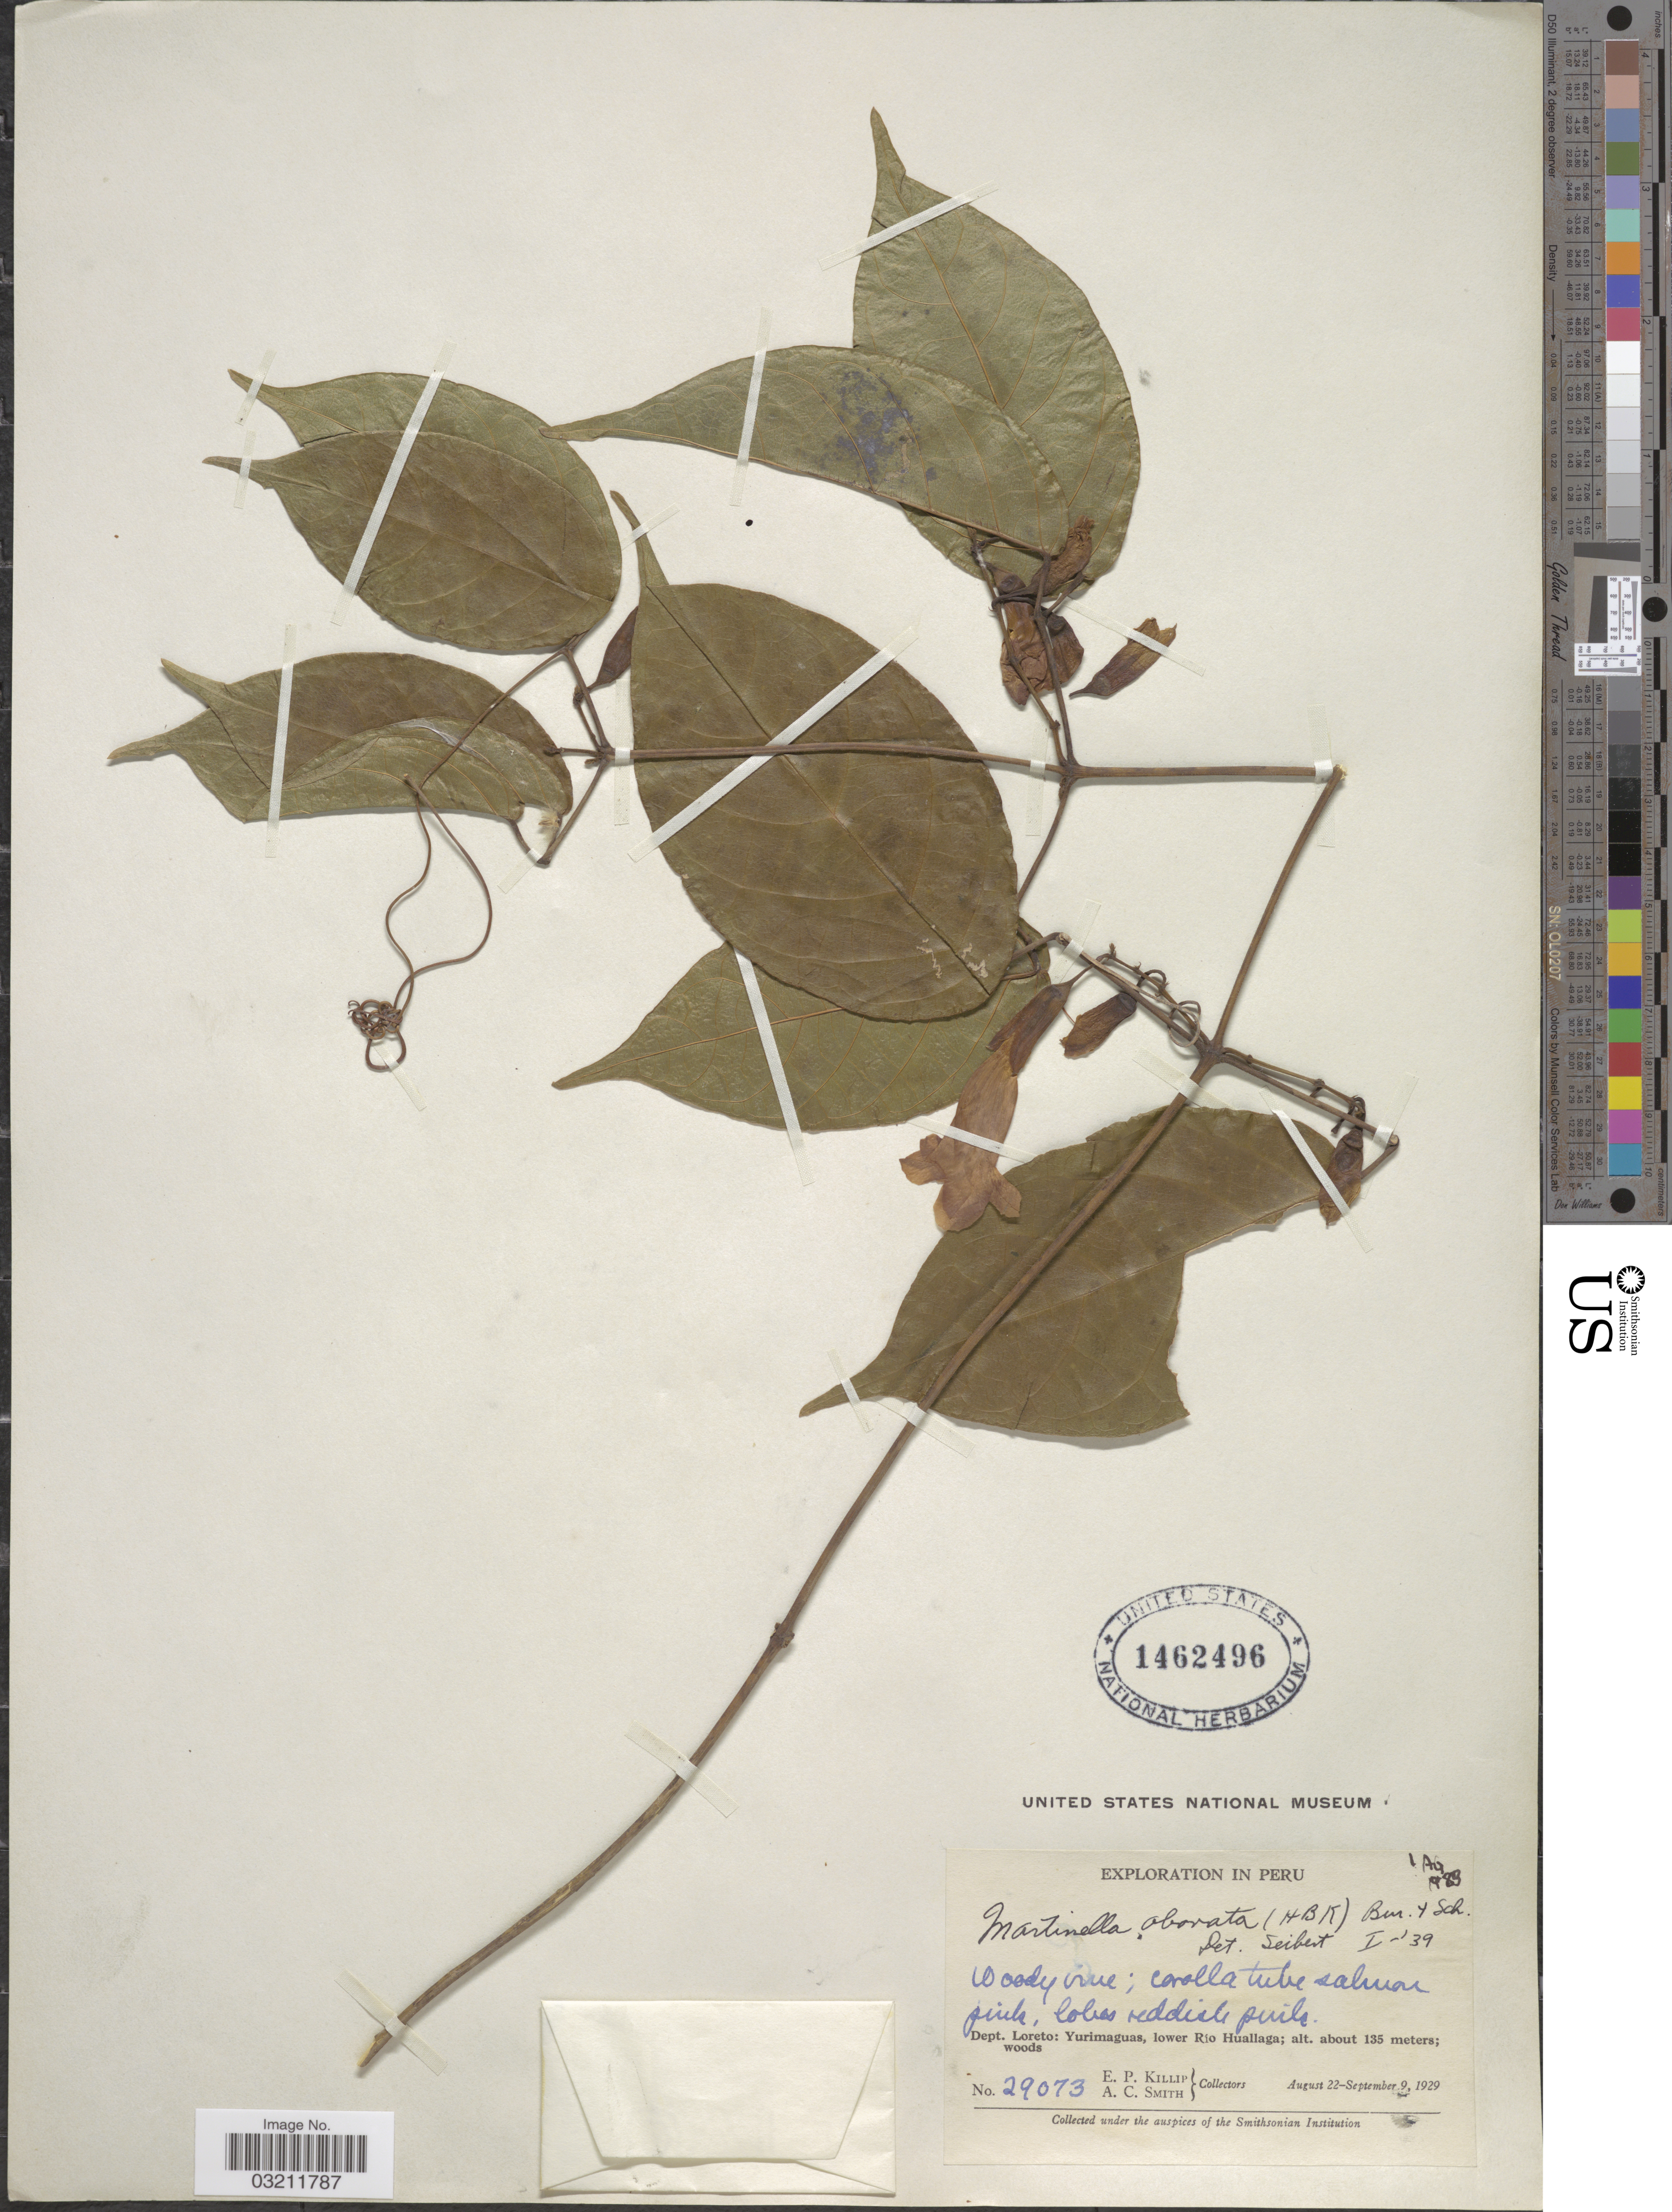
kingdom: Plantae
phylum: Tracheophyta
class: Magnoliopsida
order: Lamiales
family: Bignoniaceae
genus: Martinella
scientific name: Martinella obovata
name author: (Kunth) Bureau & K. Schum.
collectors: E. P. Killip & A. C. Smith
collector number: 29073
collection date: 1929-08-22/1929-09-09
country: Peru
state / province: Loreto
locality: Dept. Loreto: Yurimaguas, lower Rio Huallaga.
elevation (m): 135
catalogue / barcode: US 1462496